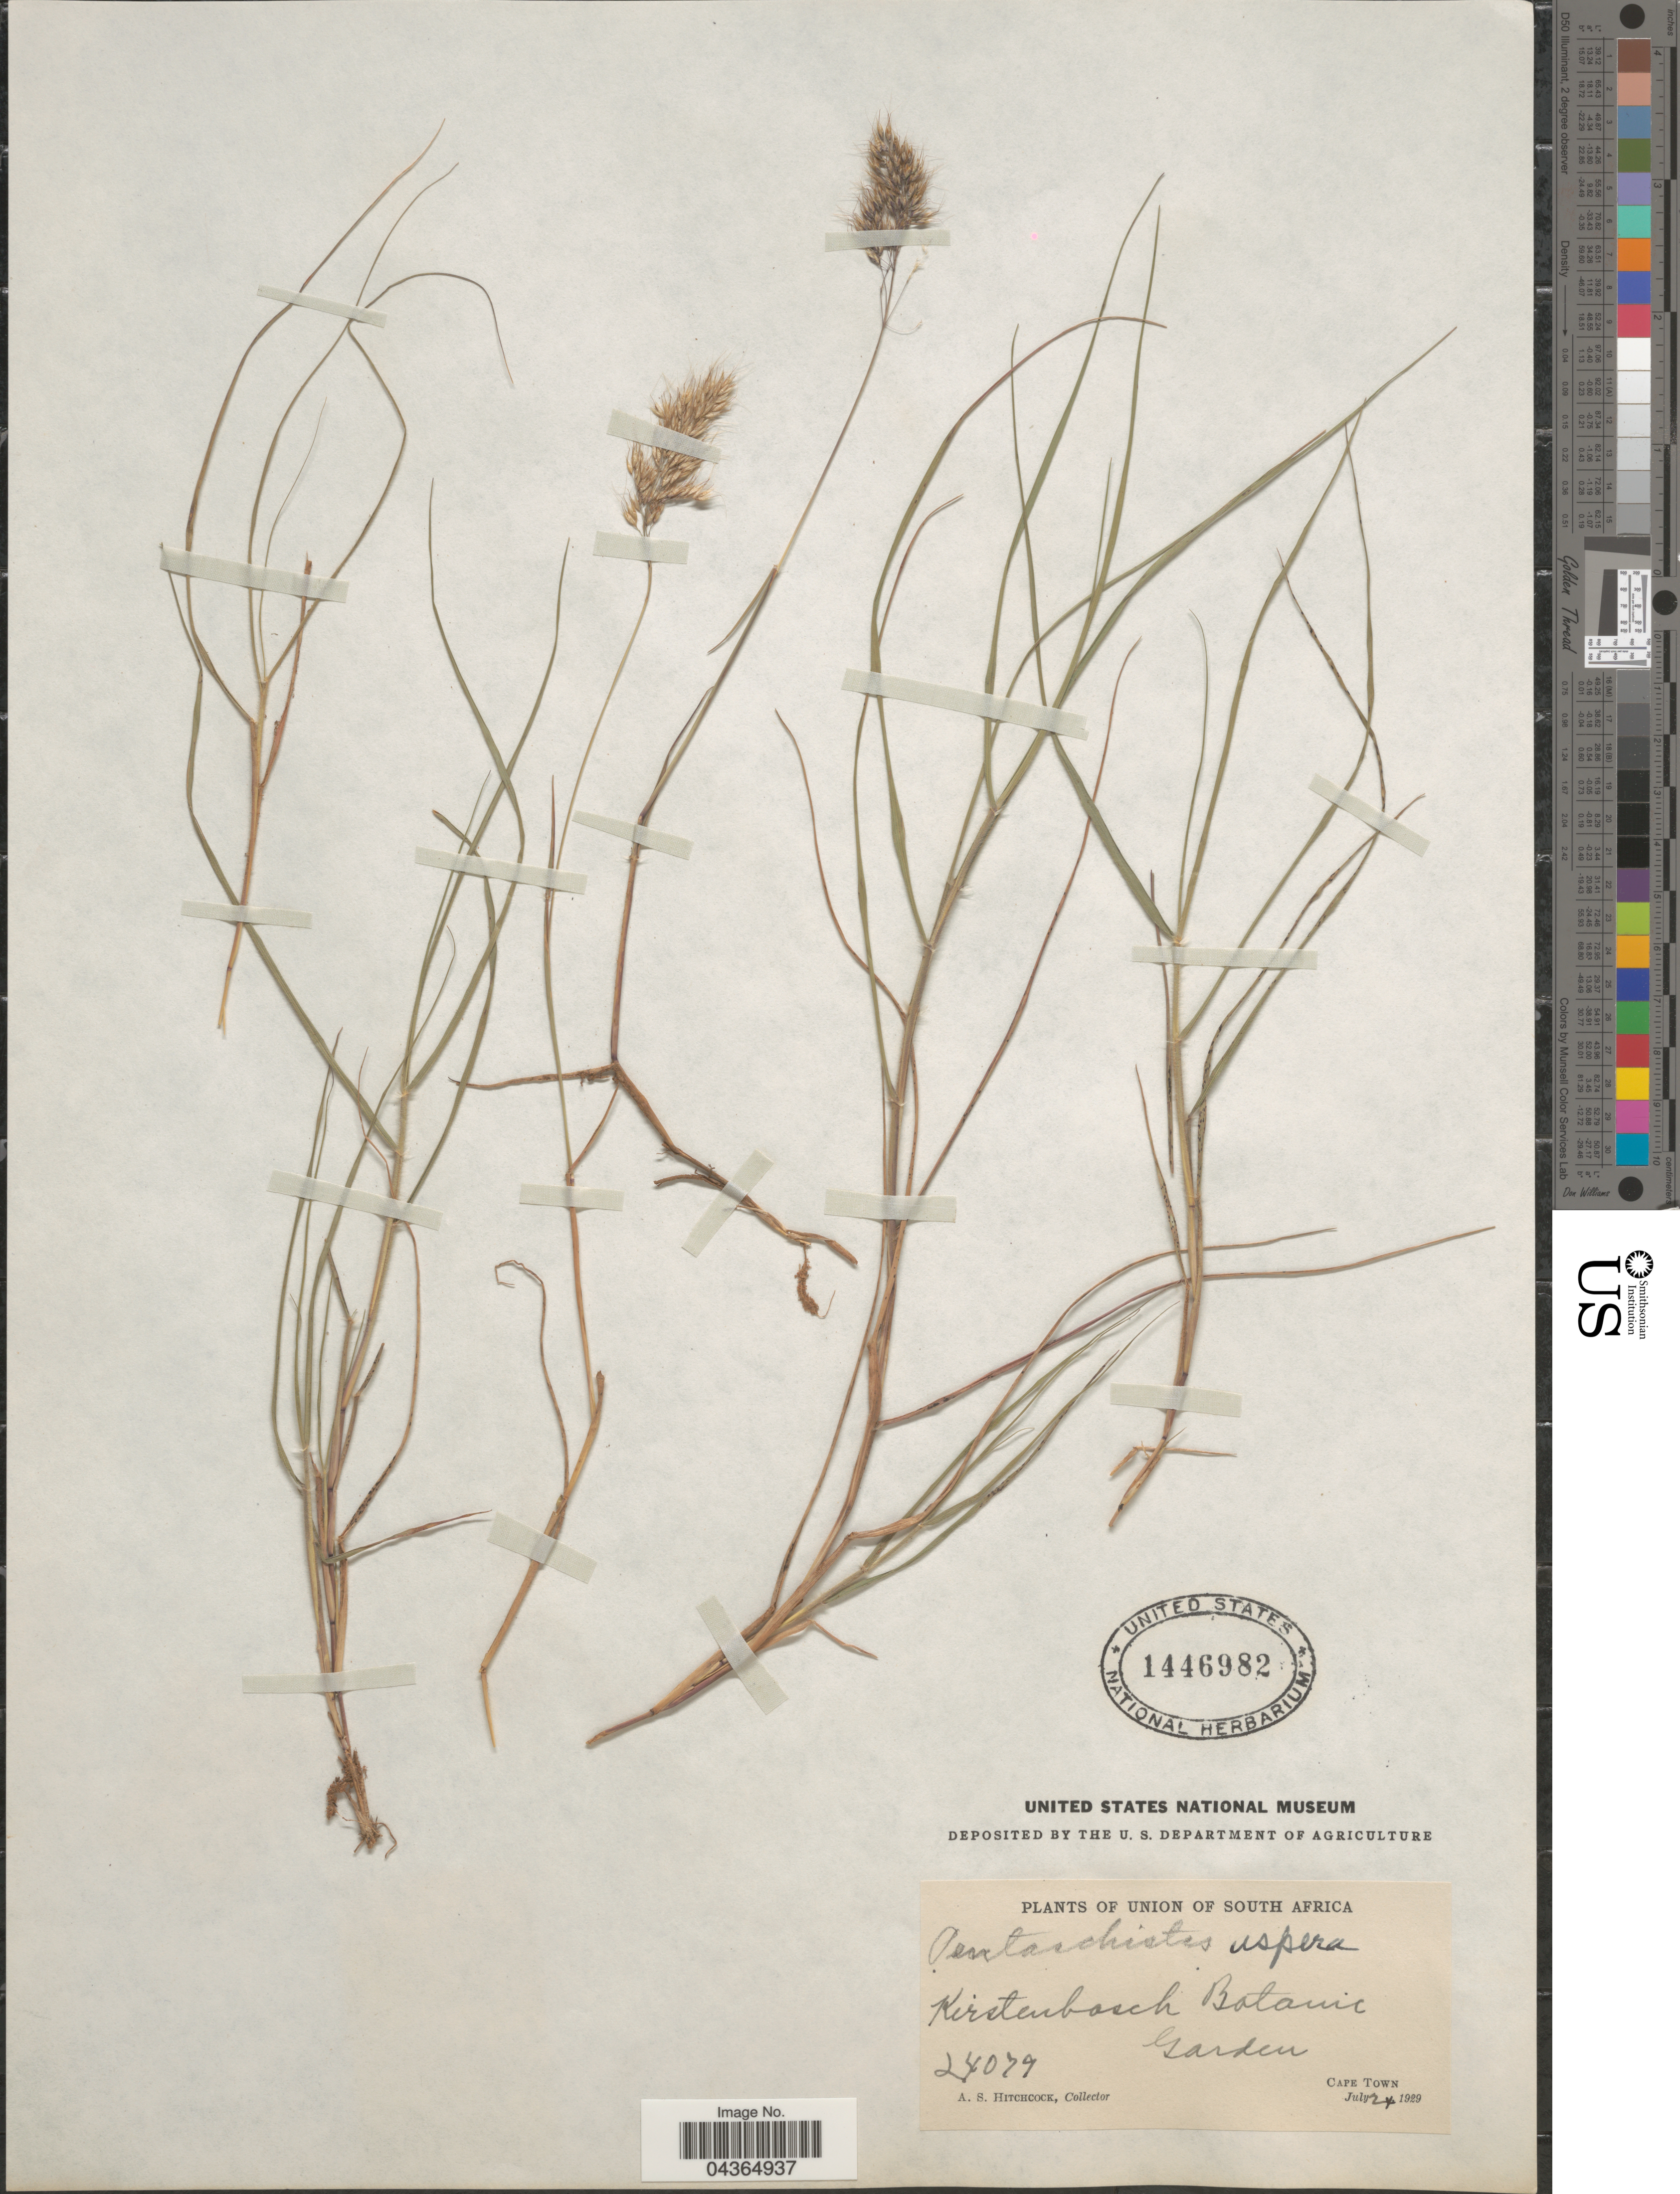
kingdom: Plantae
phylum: Tracheophyta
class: Liliopsida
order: Poales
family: Poaceae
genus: Pentameris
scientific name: Pentameris aspera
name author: (Thunb.) Galley & H.P. Linder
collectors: A. S. Hitchcock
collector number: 24079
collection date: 1929-07-24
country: South Africa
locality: Kirstenbosch Botanic Garden. Cape Town.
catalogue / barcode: US 1446982